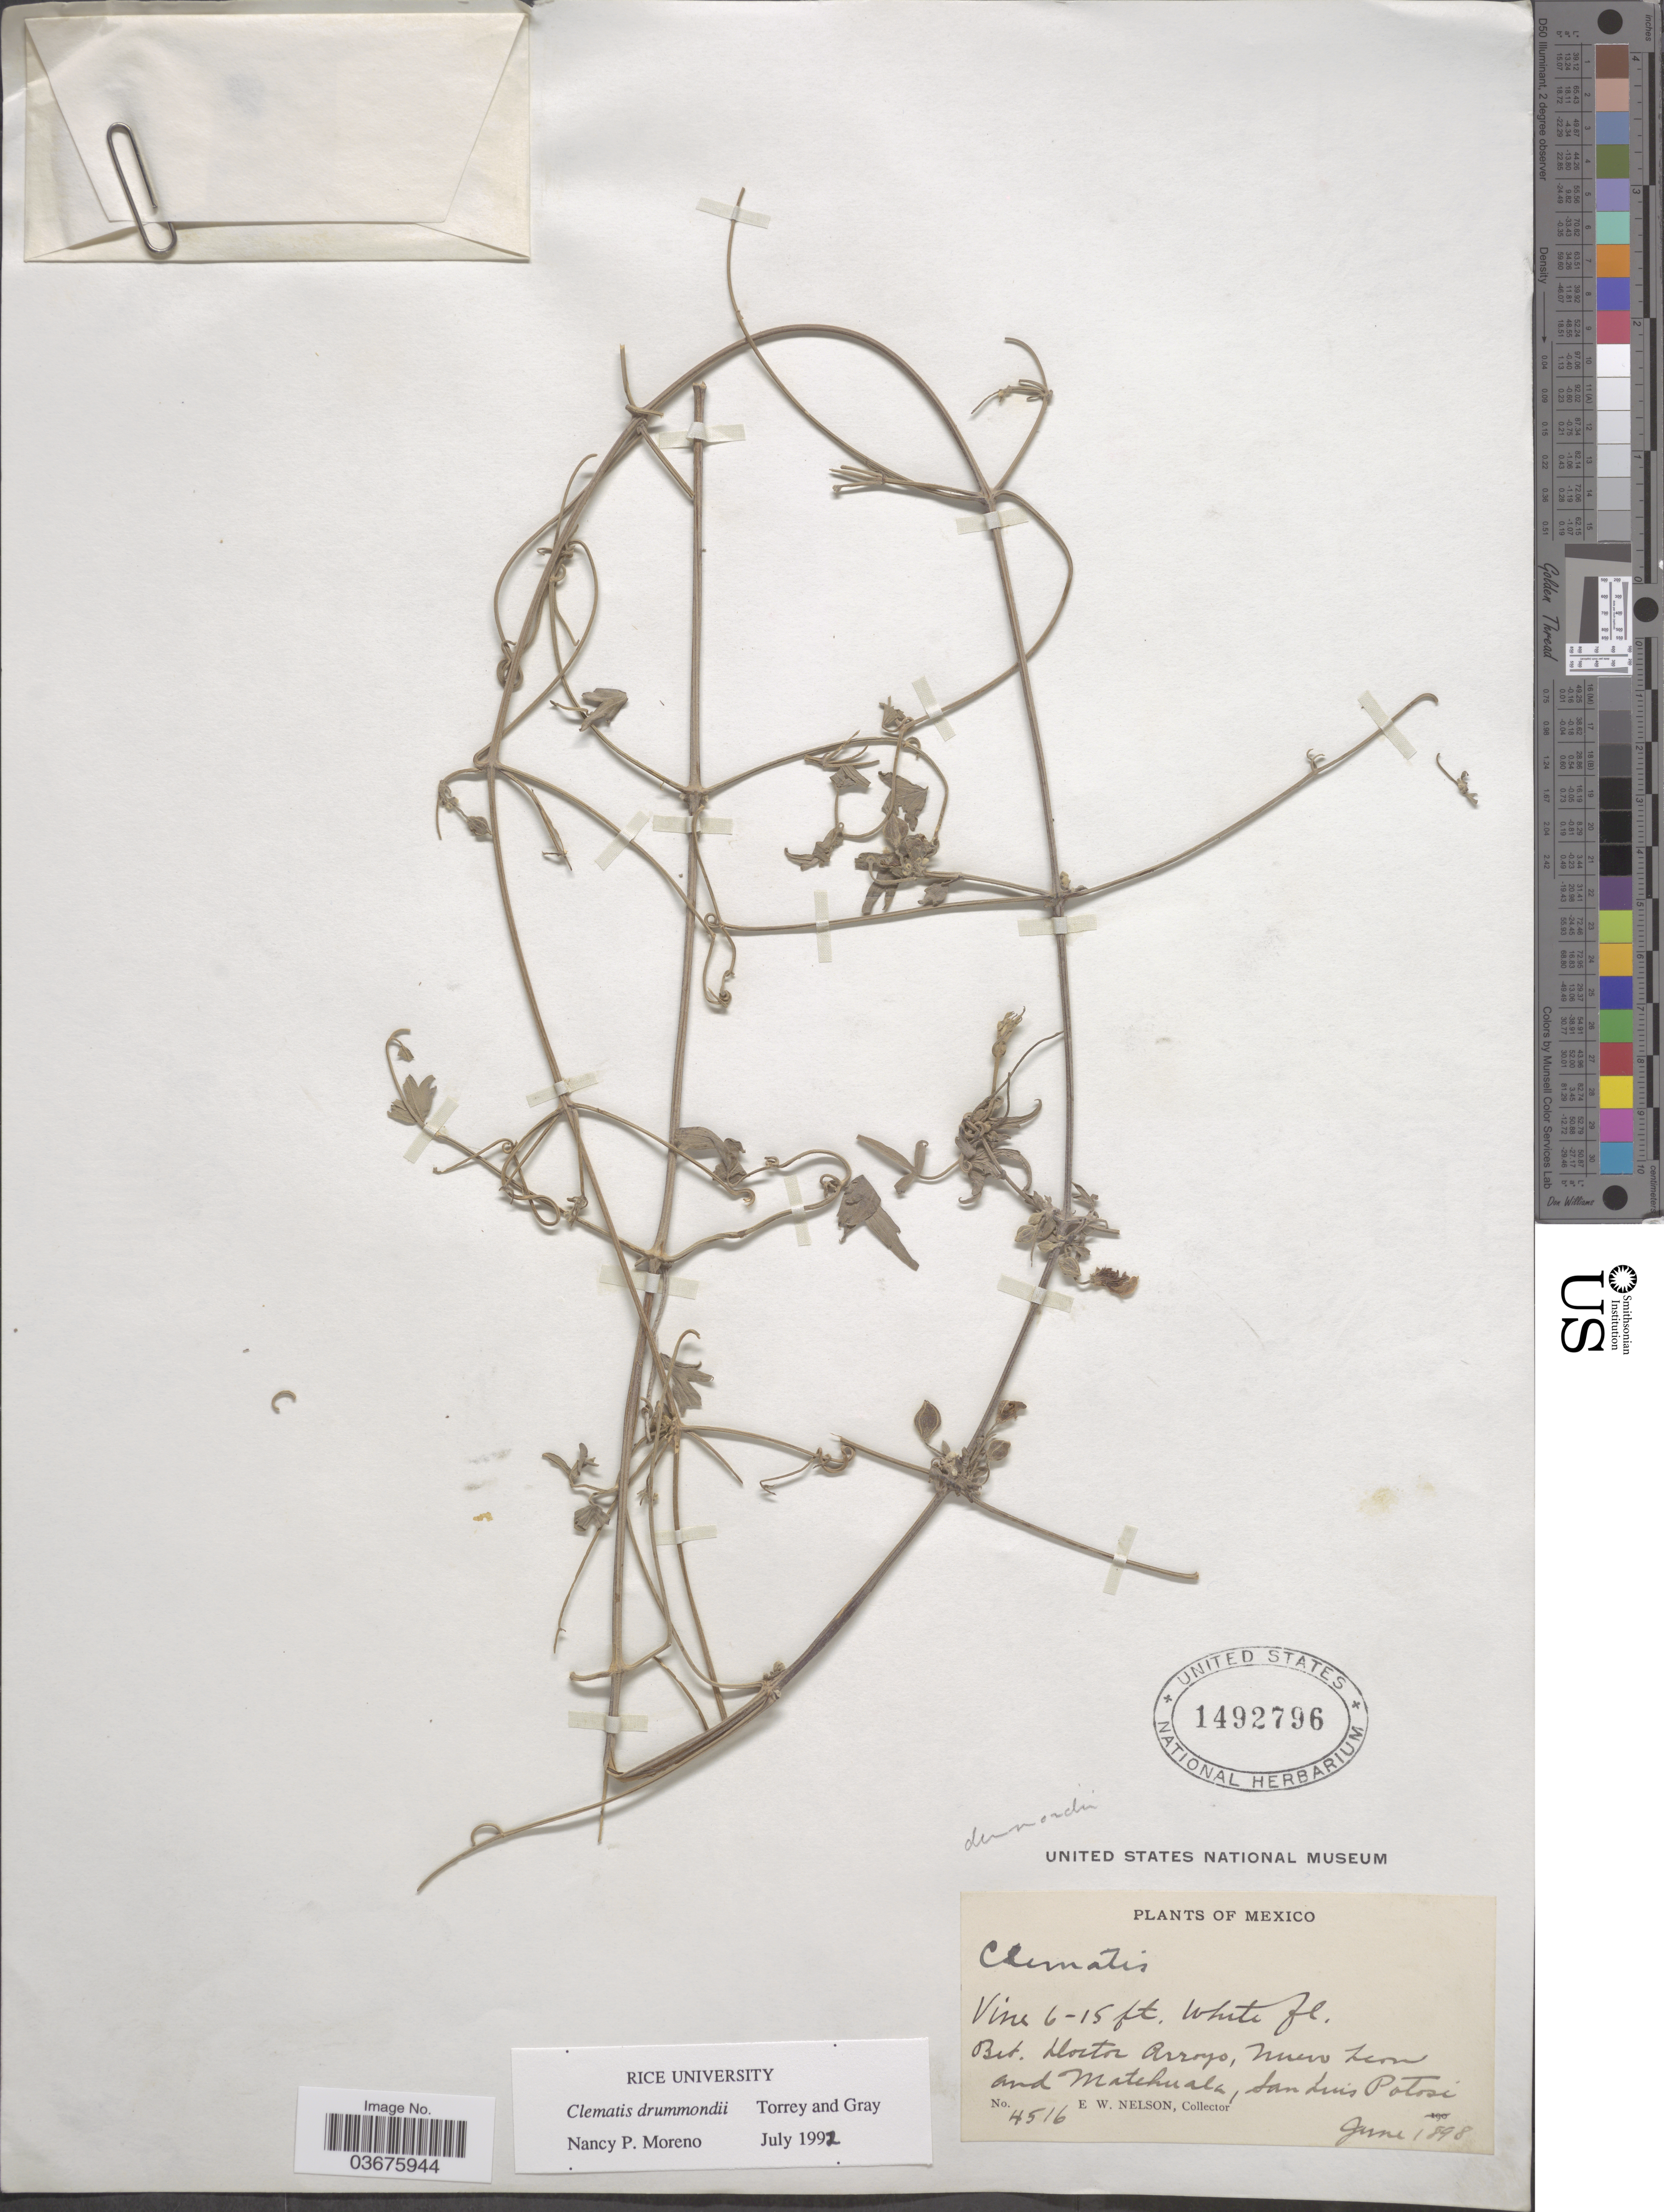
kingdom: Plantae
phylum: Tracheophyta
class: Magnoliopsida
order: Ranunculales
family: Ranunculaceae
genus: Clematis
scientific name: Clematis drummondii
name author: Torr. & A. Gray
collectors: E. W. Nelson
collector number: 4516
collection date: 1898-06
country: Mexico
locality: Bet. Hector Arroys, Nuevo Leon and Matchuala, San Luis Potosi.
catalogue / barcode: US 1492796